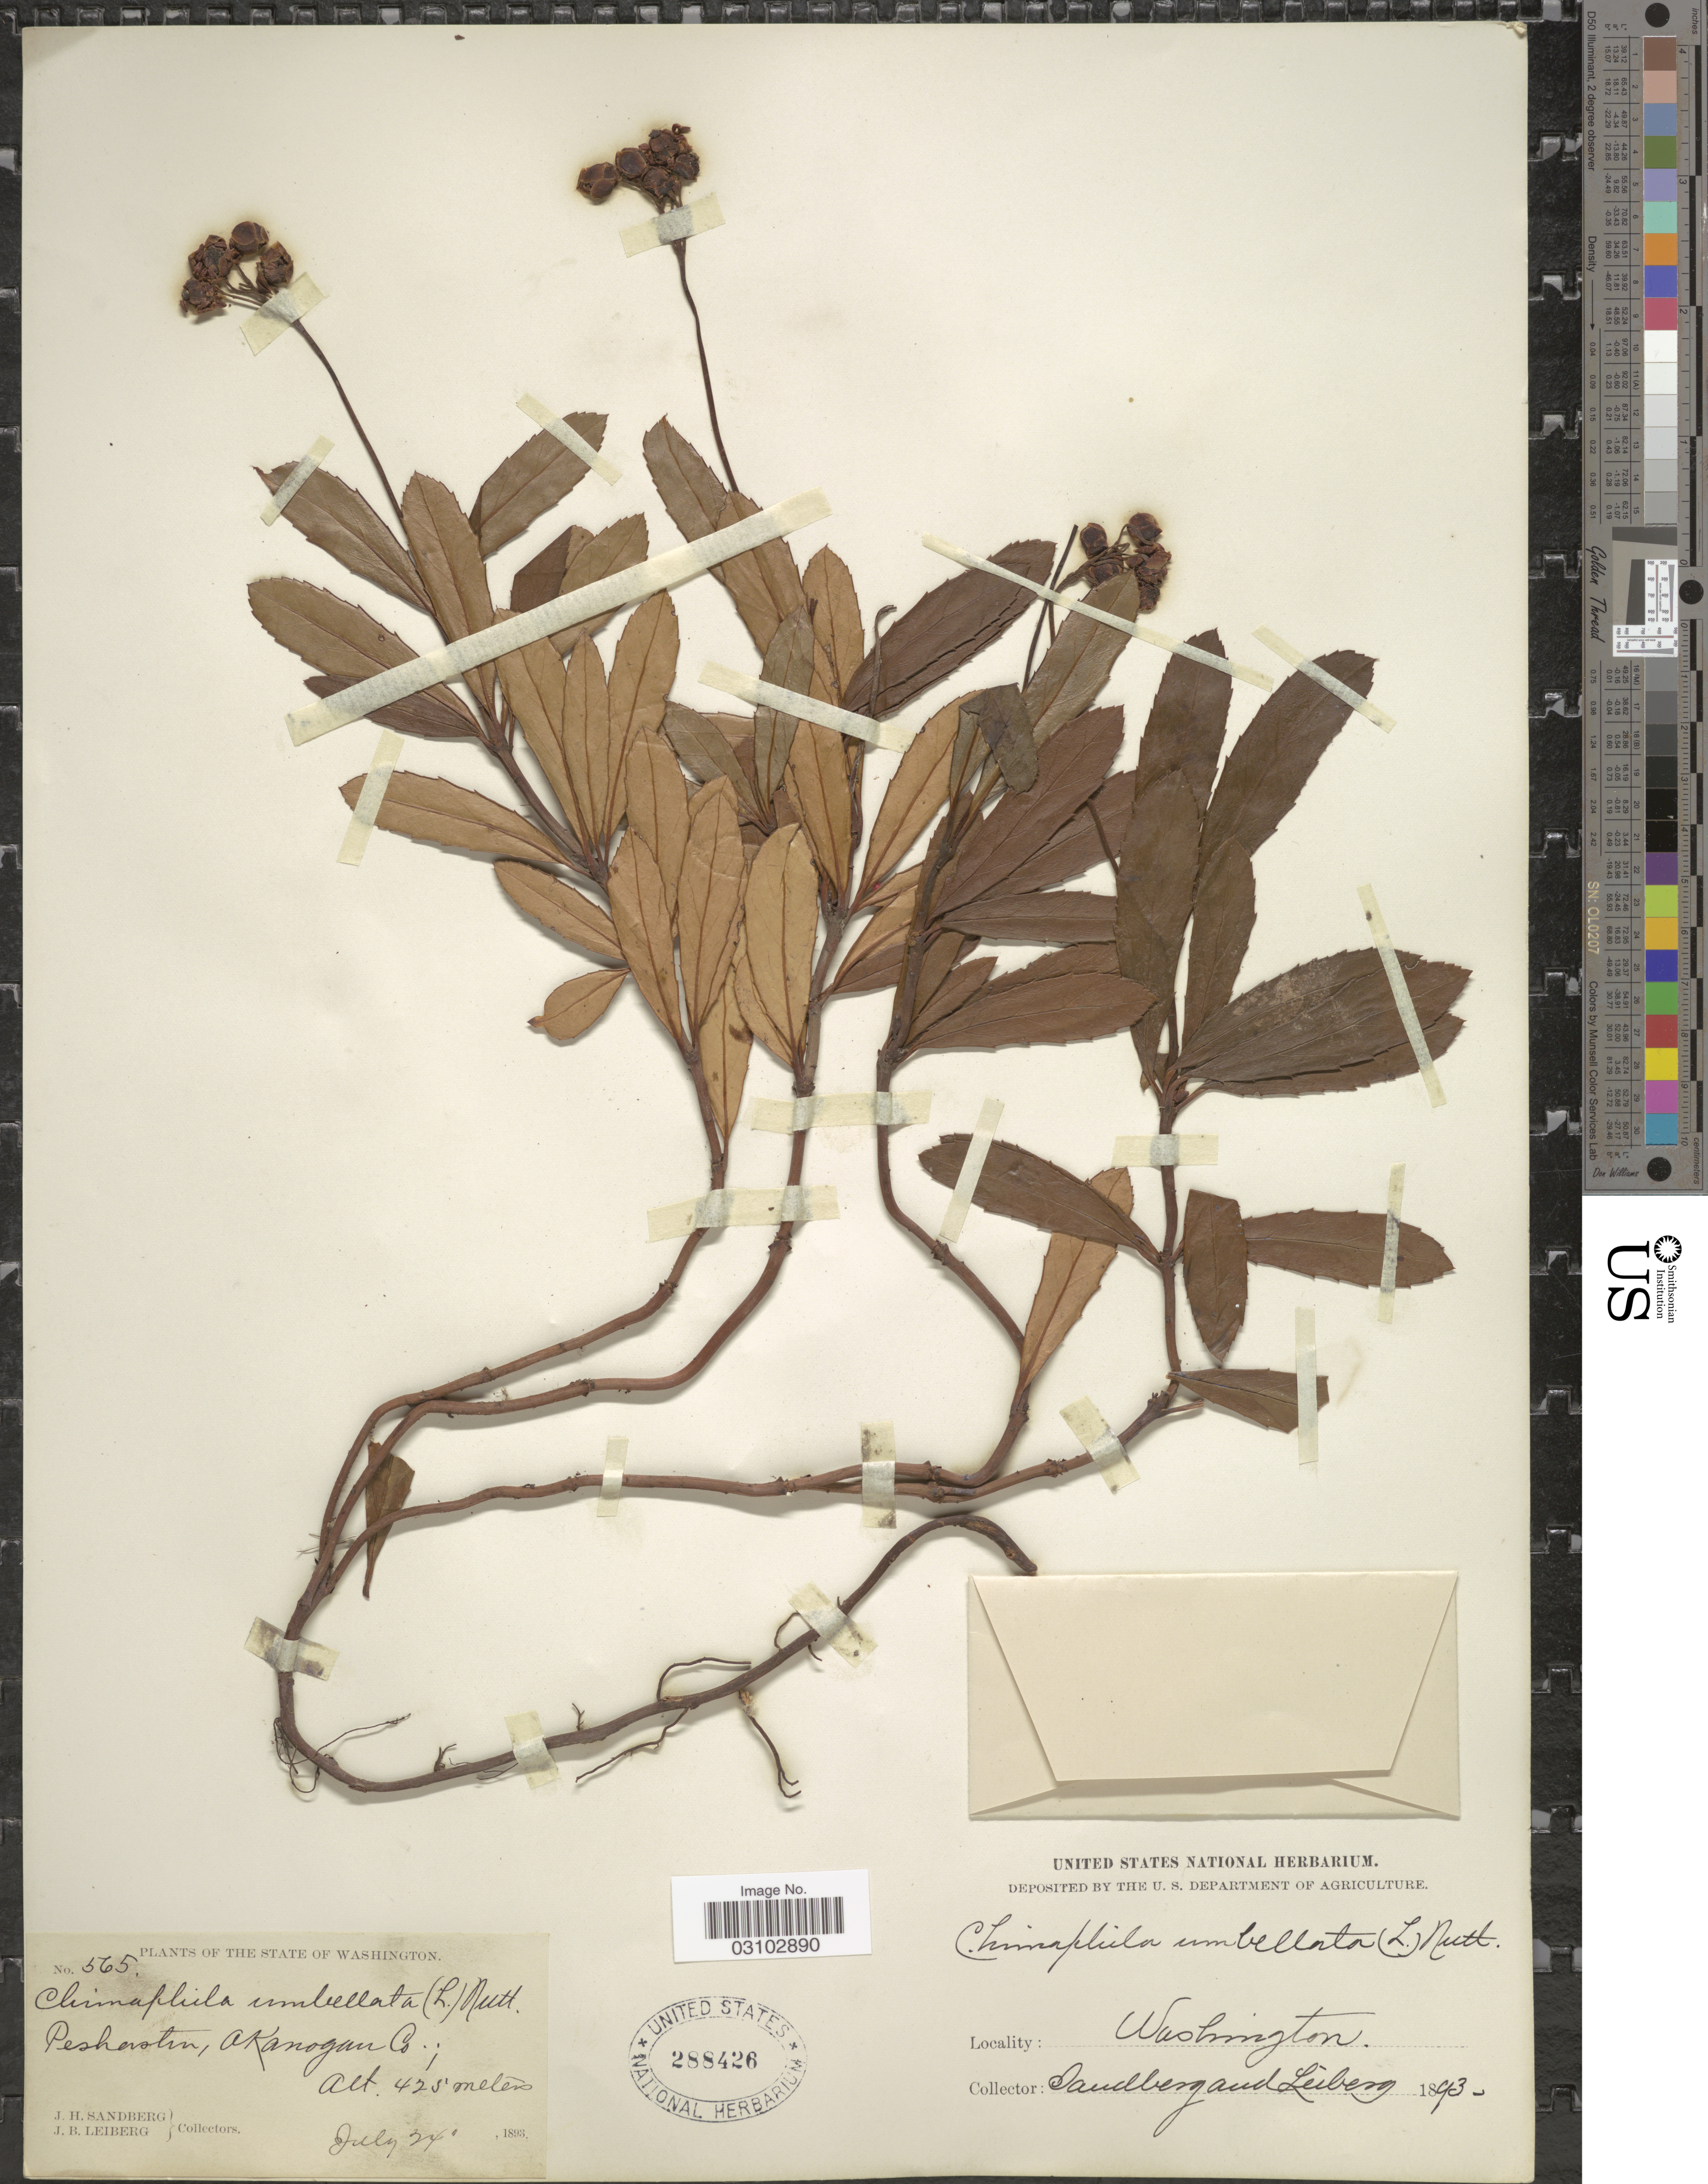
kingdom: Plantae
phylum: Tracheophyta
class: Magnoliopsida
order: Ericales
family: Ericaceae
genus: Chimaphila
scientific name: Chimaphila umbellata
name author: (L.) W.P.C. Barton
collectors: J. H. Sandberg & J. B. Leiberg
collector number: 565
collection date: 1893-07-24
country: United States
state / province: Washington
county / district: Okanogan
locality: Peshastin, Okanogan Co.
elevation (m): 425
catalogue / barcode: US 288426